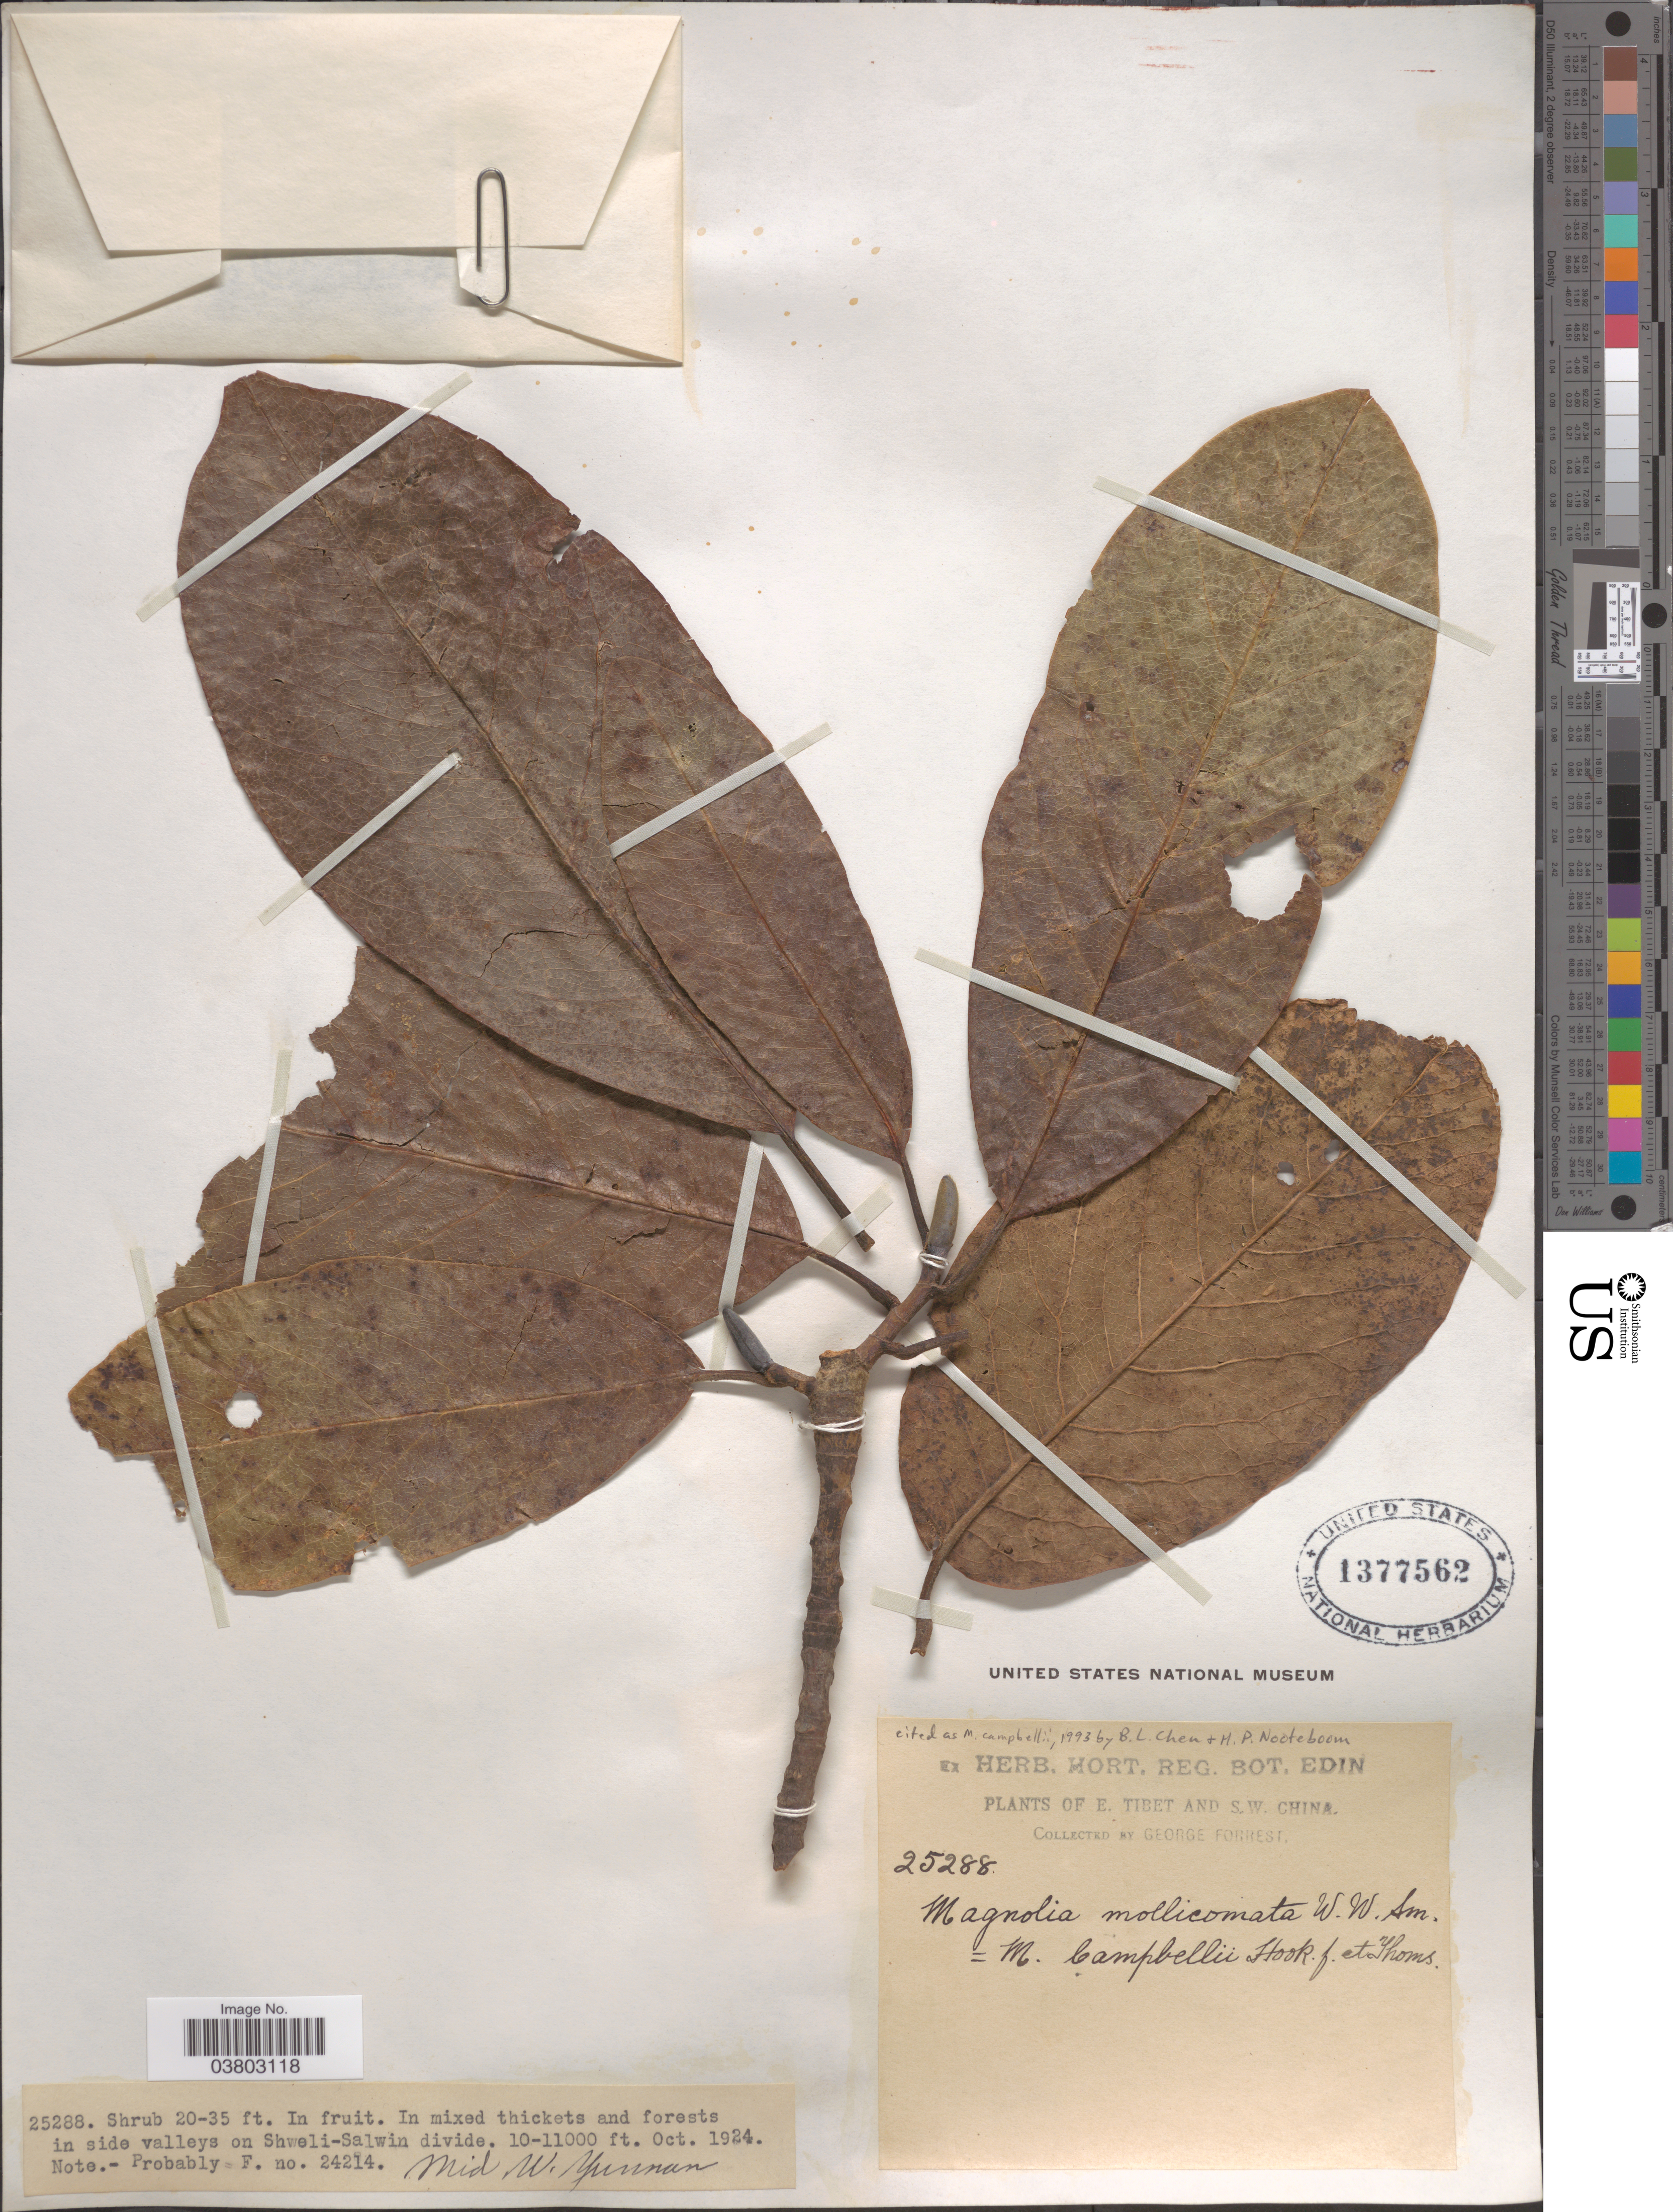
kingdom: Plantae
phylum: Tracheophyta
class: Magnoliopsida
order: Magnoliales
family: Magnoliaceae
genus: Magnolia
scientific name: Magnolia campbellii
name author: Hook. f. & Thomson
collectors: G. Forrest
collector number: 25288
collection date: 1924-10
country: China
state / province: Yunnan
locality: S.W. China. In mixed thickets and forests in side valleys on Shweli-Salwin divide. Mid. W. Yunnan.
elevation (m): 3048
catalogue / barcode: US 1377562